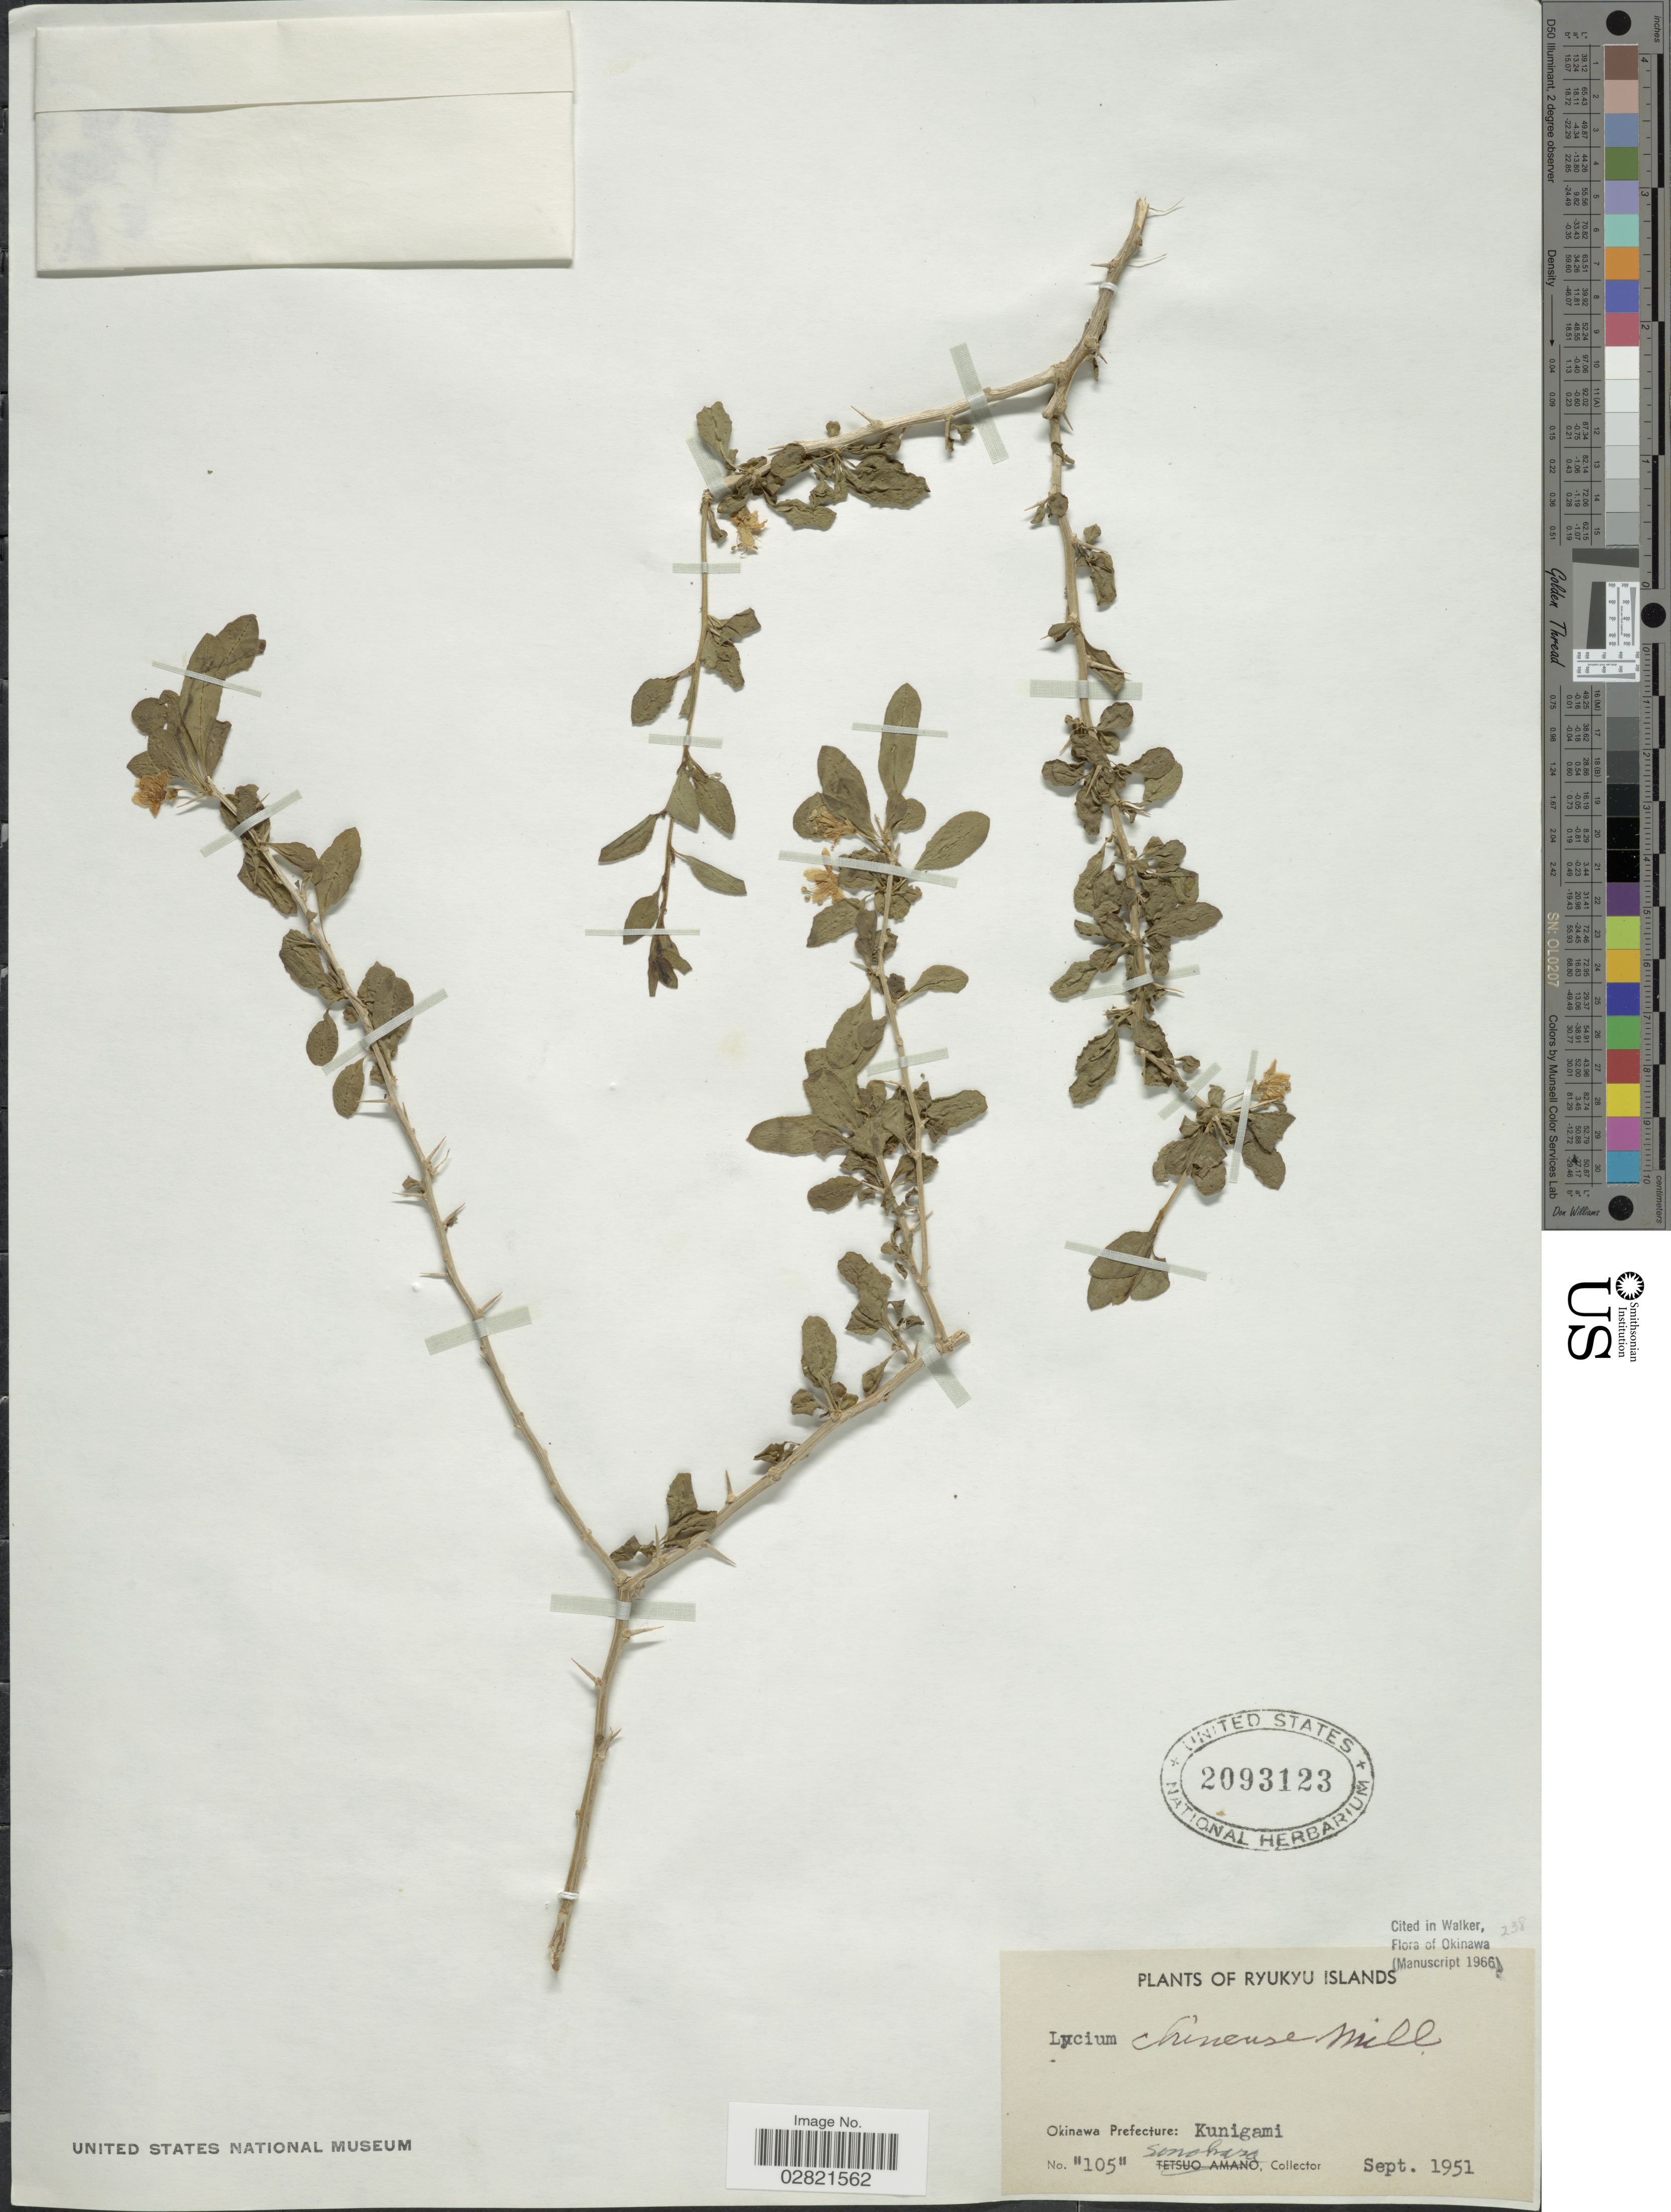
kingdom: Plantae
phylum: Tracheophyta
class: Magnoliopsida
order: Solanales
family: Solanaceae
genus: Lycium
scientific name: Lycium chinense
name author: Mill.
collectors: -. Sonohara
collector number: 105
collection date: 1951-09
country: Japan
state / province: Okinawa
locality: Ryukyu Islands. Okinawa Prefecture: Kunigami.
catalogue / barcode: US 2093123